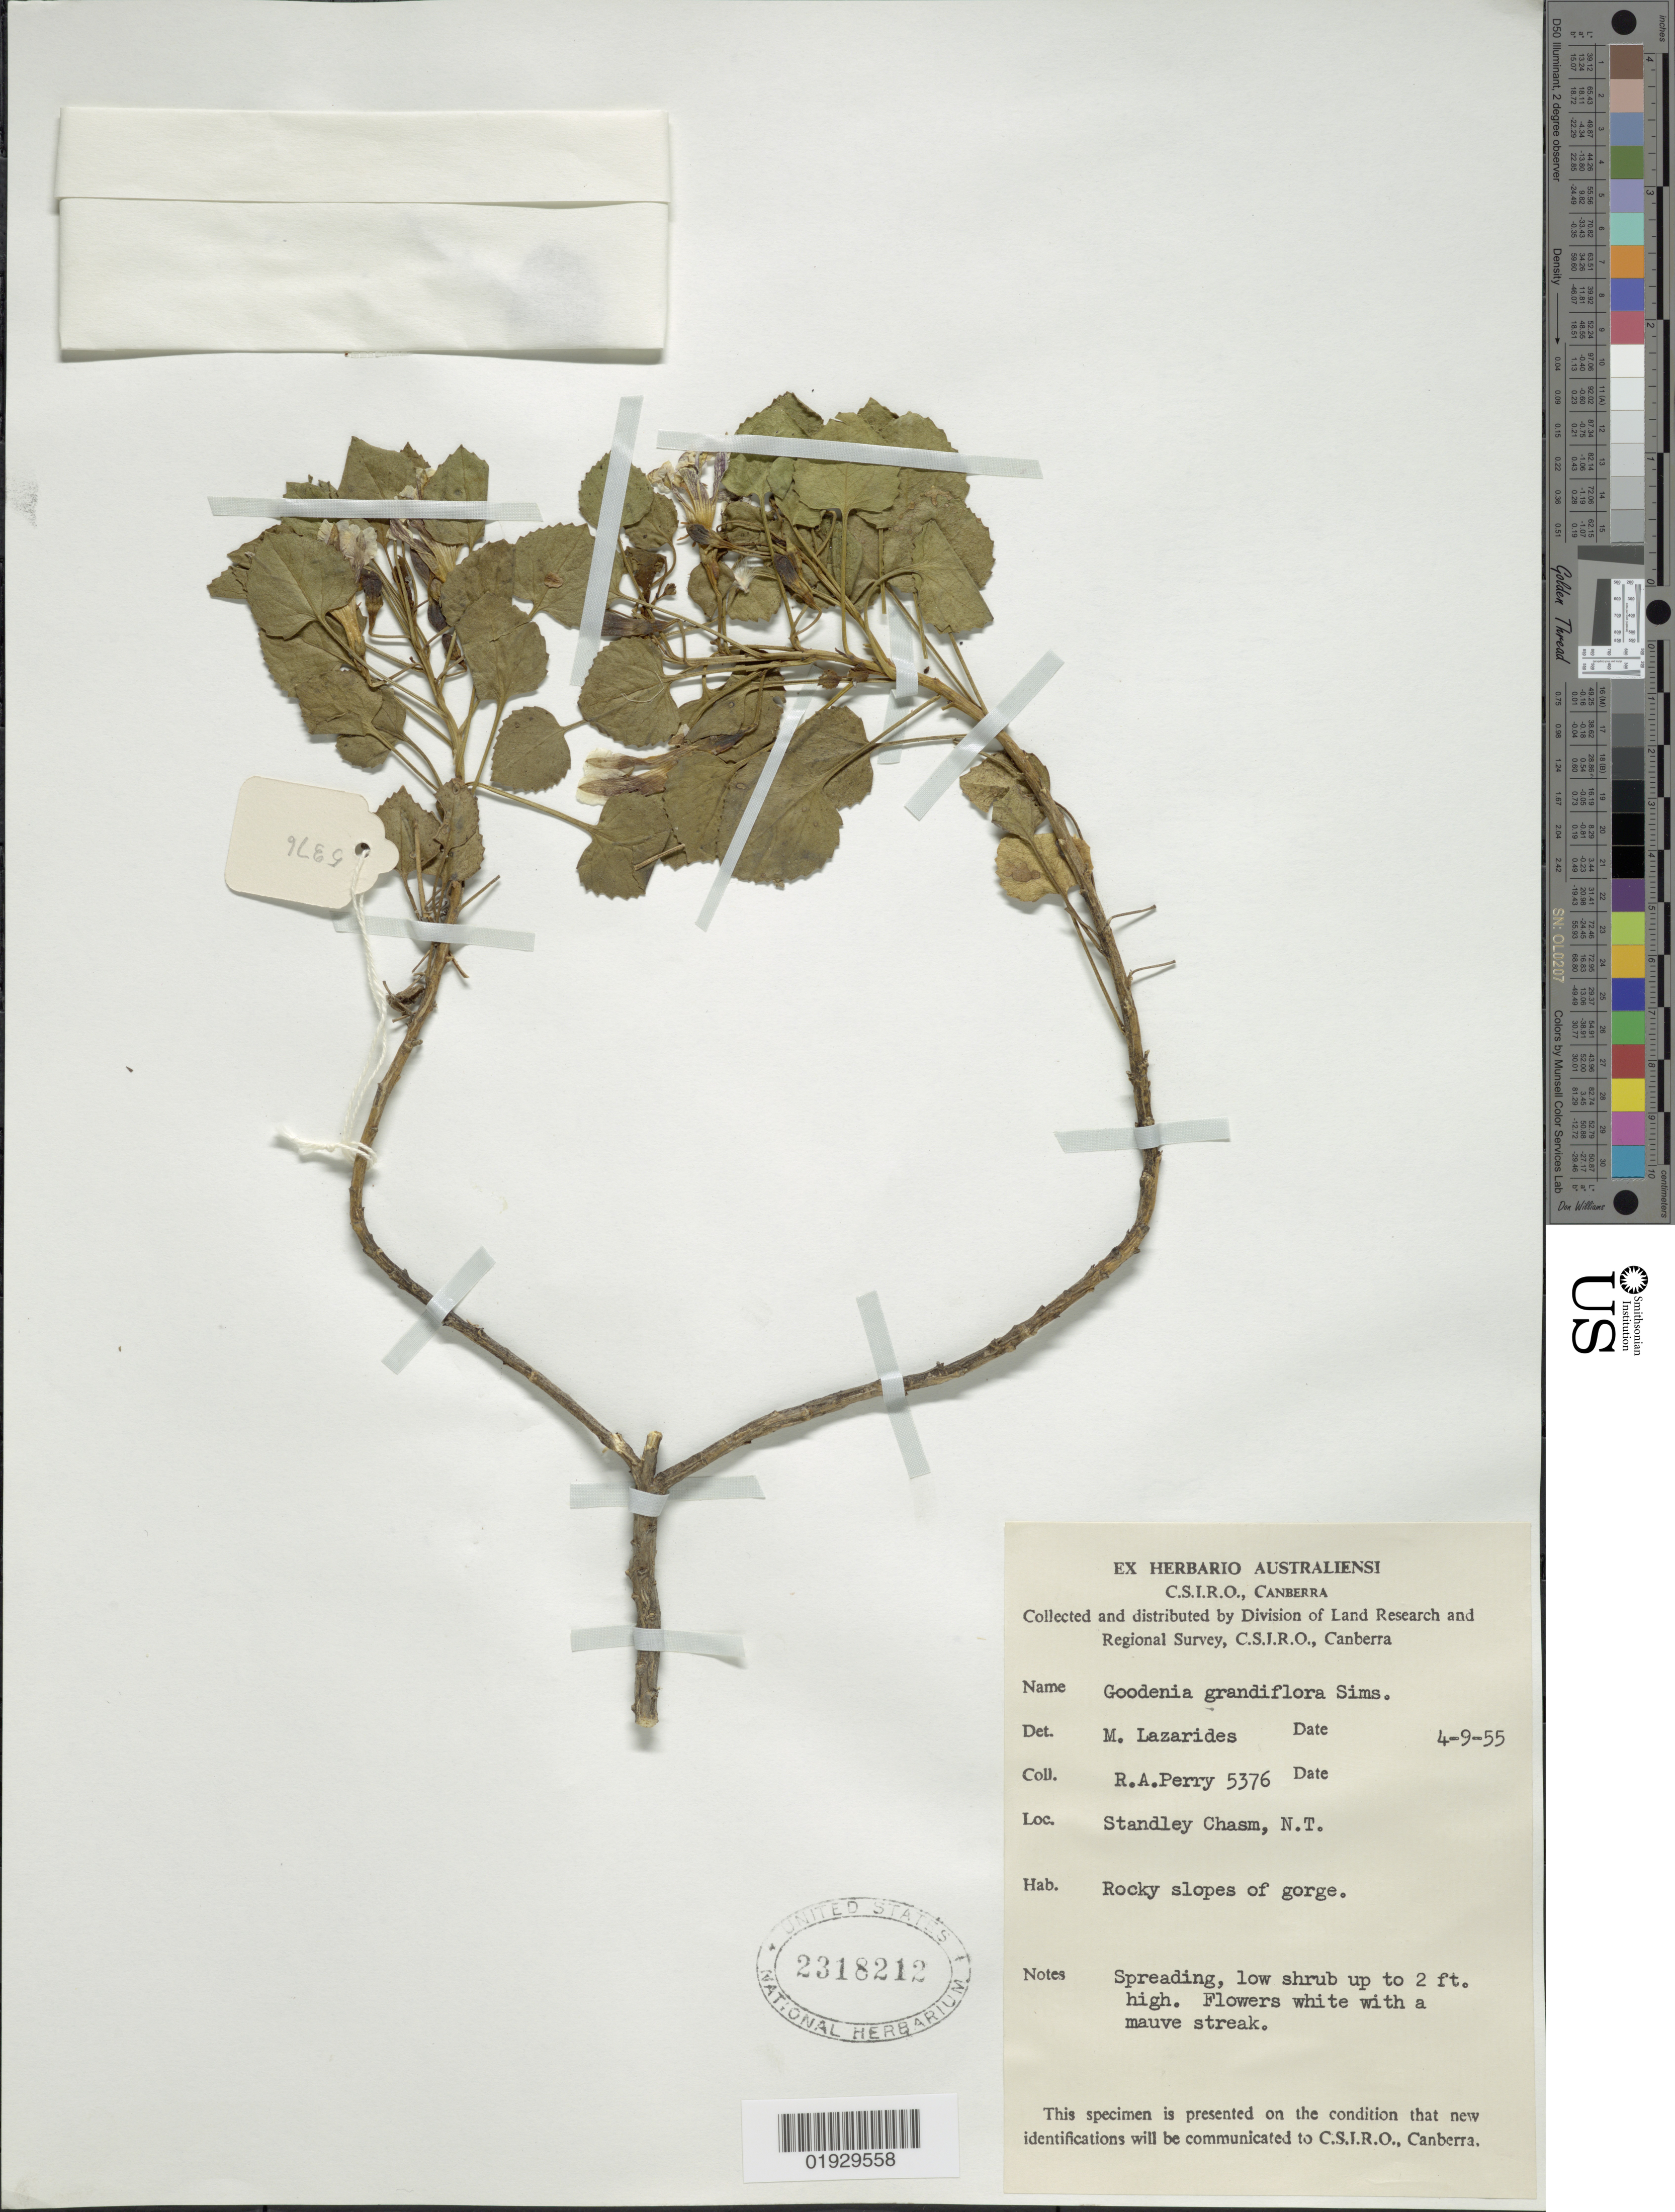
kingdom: Plantae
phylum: Tracheophyta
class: Magnoliopsida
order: Asterales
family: Goodeniaceae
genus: Goodenia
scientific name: Goodenia grandiflora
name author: Sims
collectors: Perry, R. A.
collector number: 5376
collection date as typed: Transcribed d/m/y: 4/9/55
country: Australia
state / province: Northern Territory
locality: Standley Chasm, N.T.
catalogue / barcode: US 2318212